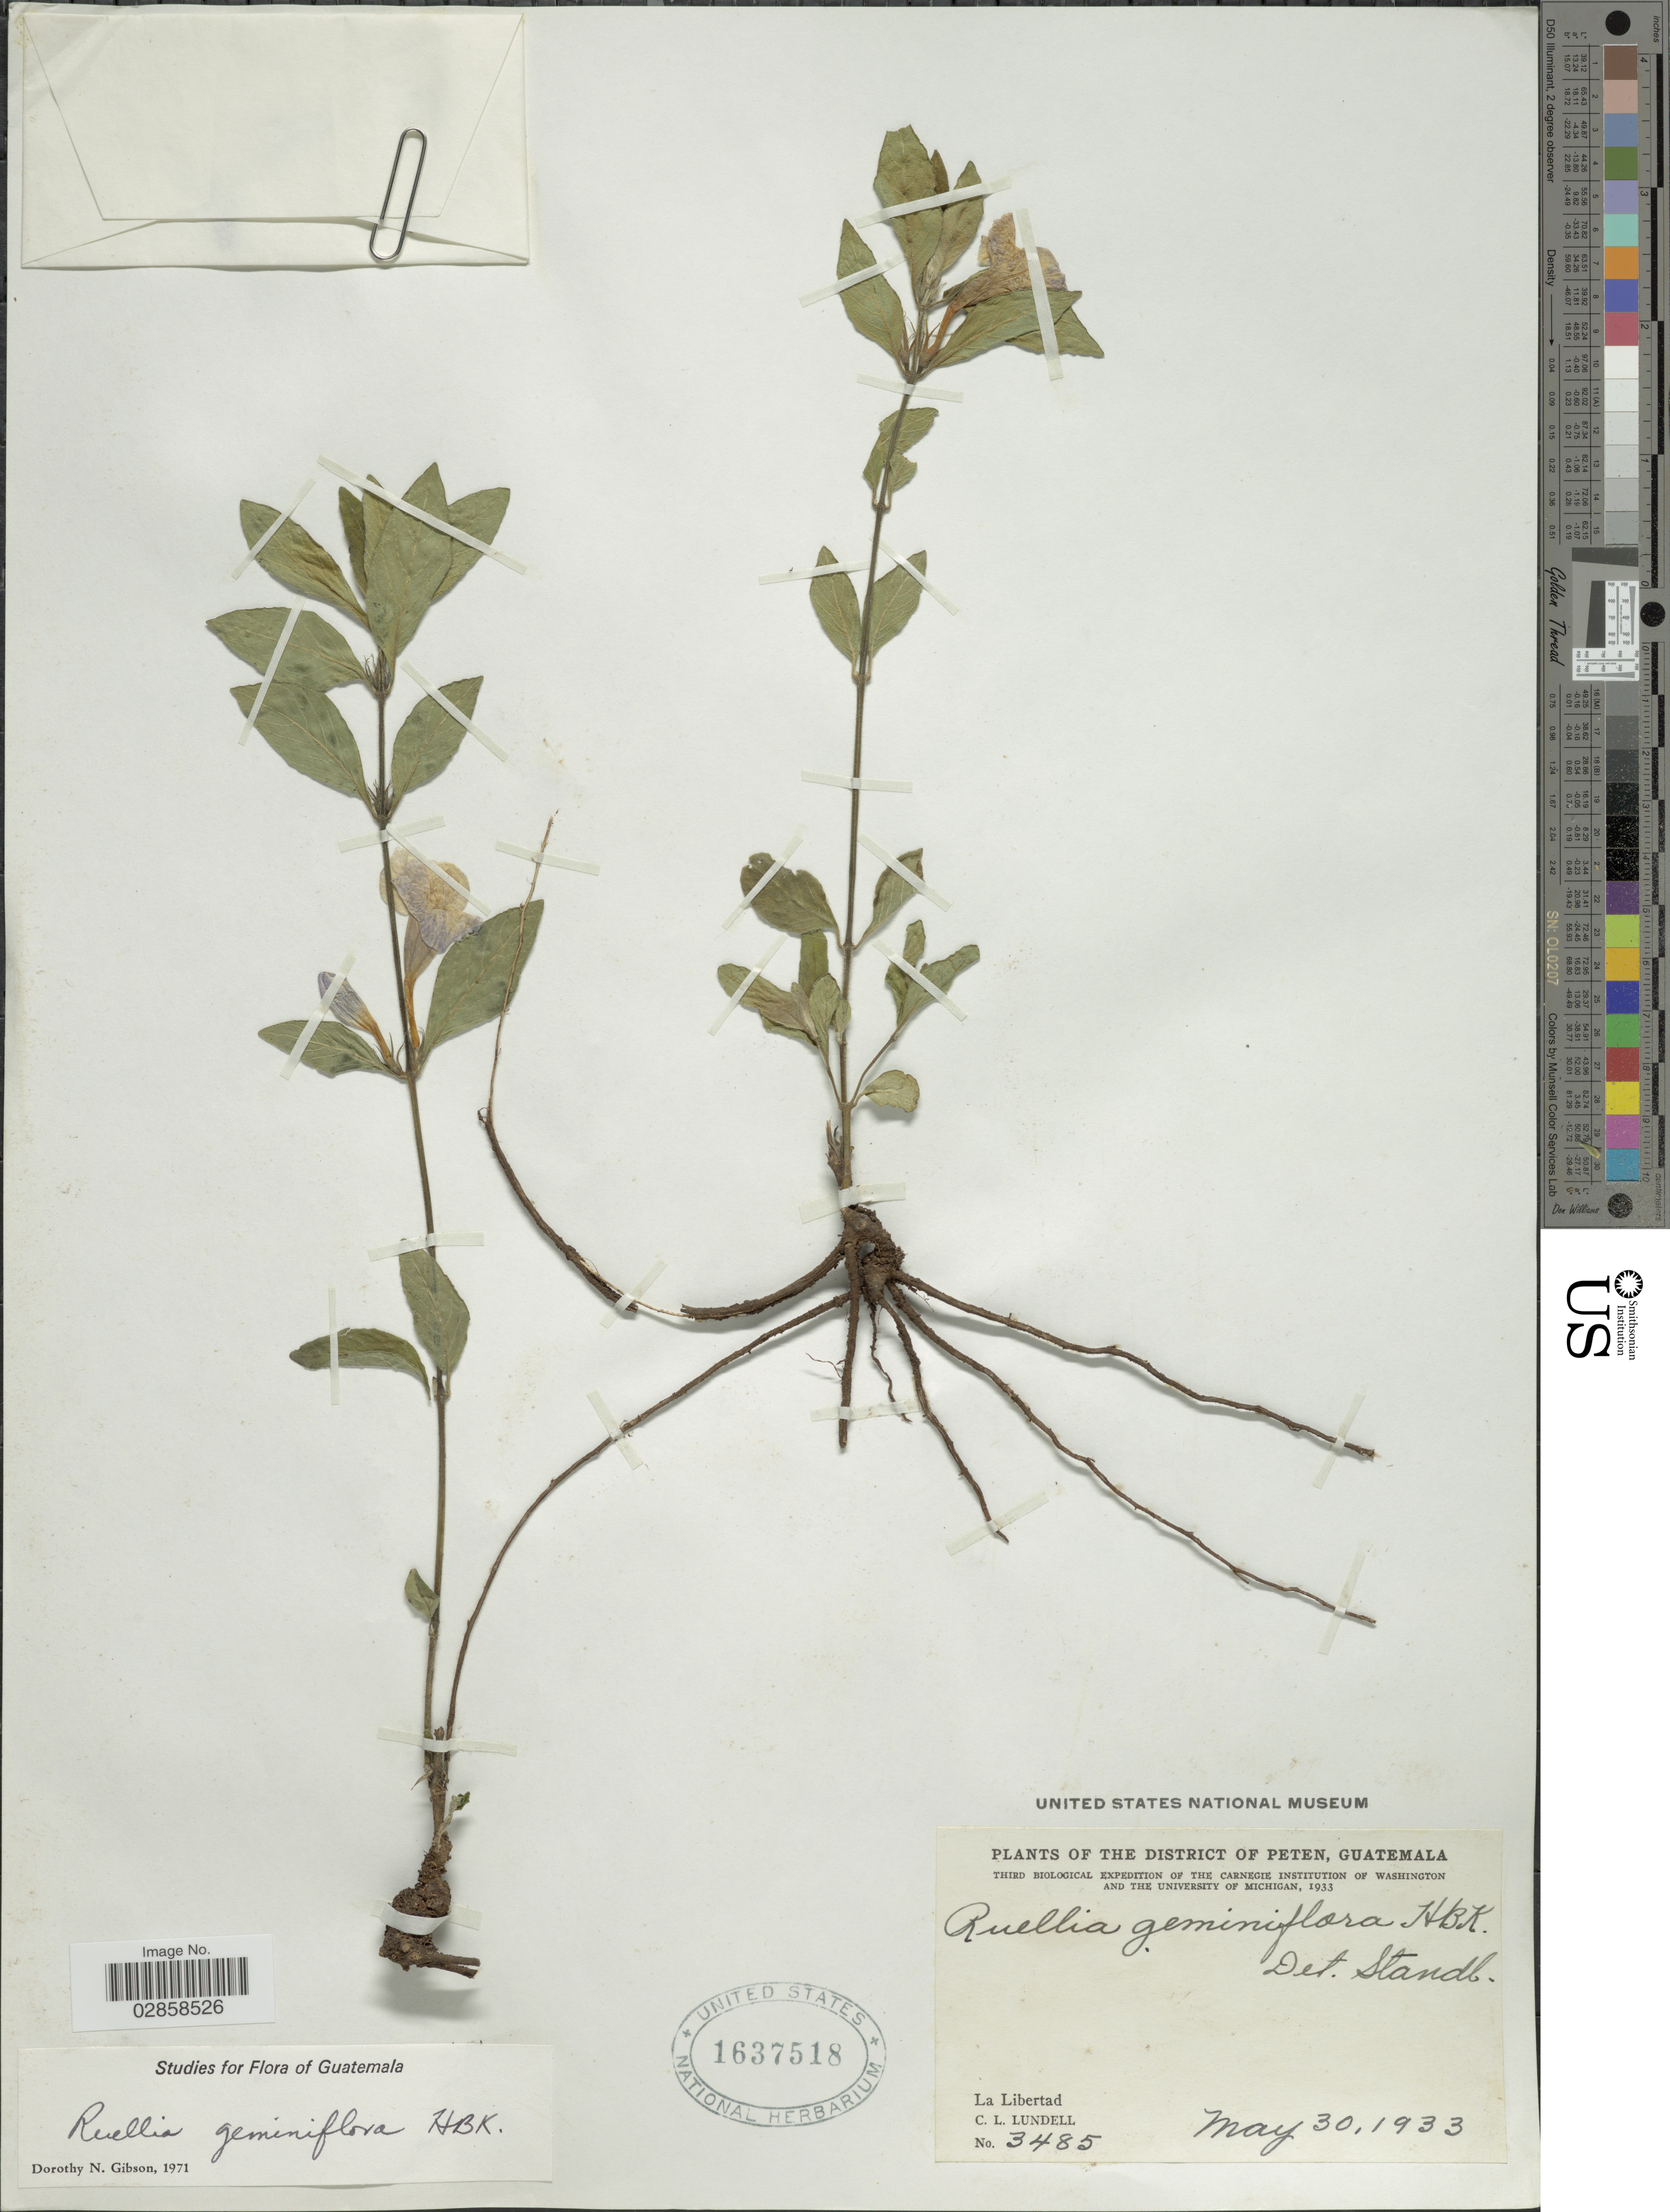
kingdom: Plantae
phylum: Tracheophyta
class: Magnoliopsida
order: Lamiales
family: Acanthaceae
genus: Ruellia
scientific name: Ruellia geminiflora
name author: Kunth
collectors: C. L. Lundell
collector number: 3485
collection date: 1933-05-30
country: Guatemala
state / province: El Petén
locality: The District of Peten. La Libertad.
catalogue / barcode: US 1637518